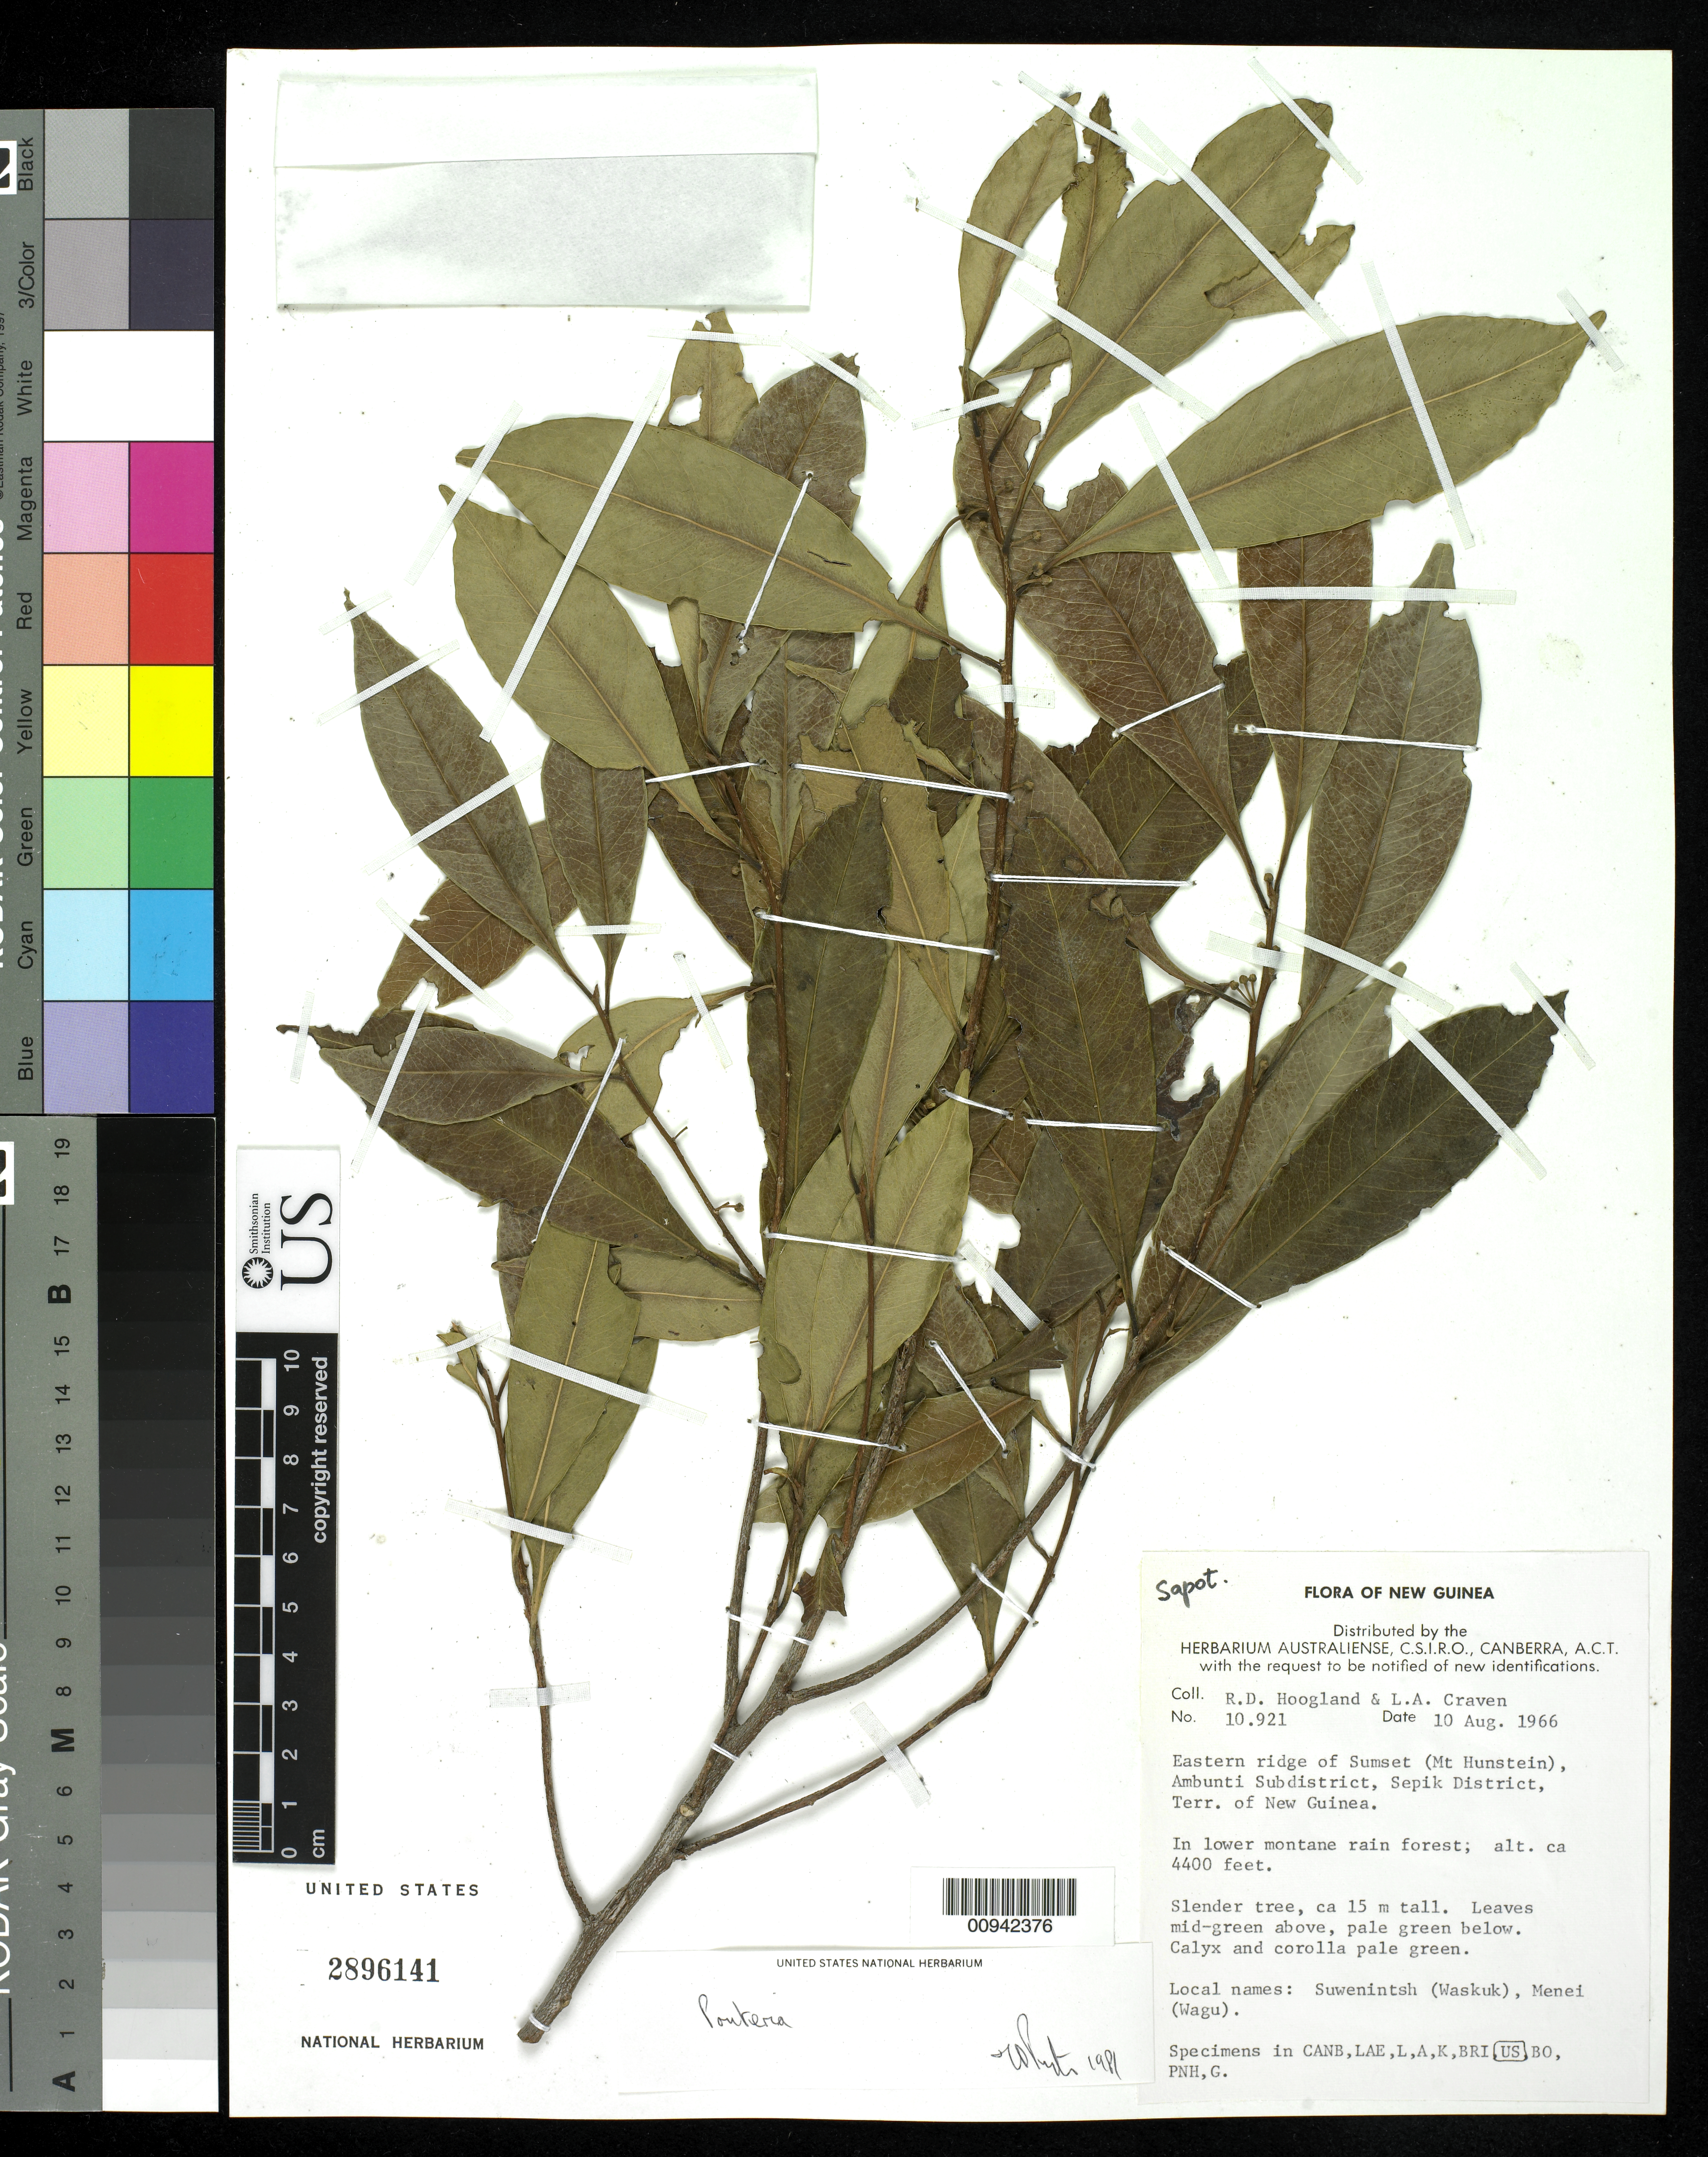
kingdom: Plantae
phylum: Tracheophyta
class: Magnoliopsida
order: Ericales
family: Sapotaceae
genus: Pouteria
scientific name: Pouteria sp.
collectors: R. D. Hoogland & L. A. Craven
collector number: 10921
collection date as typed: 10 Aug 1966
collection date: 1966-08-10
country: Papua New Guinea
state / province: East Sepik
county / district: Ambunti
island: New Guinea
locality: Eastern ridge of Sumset (Mt. Hunstein)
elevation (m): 1341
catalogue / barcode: US 2896141